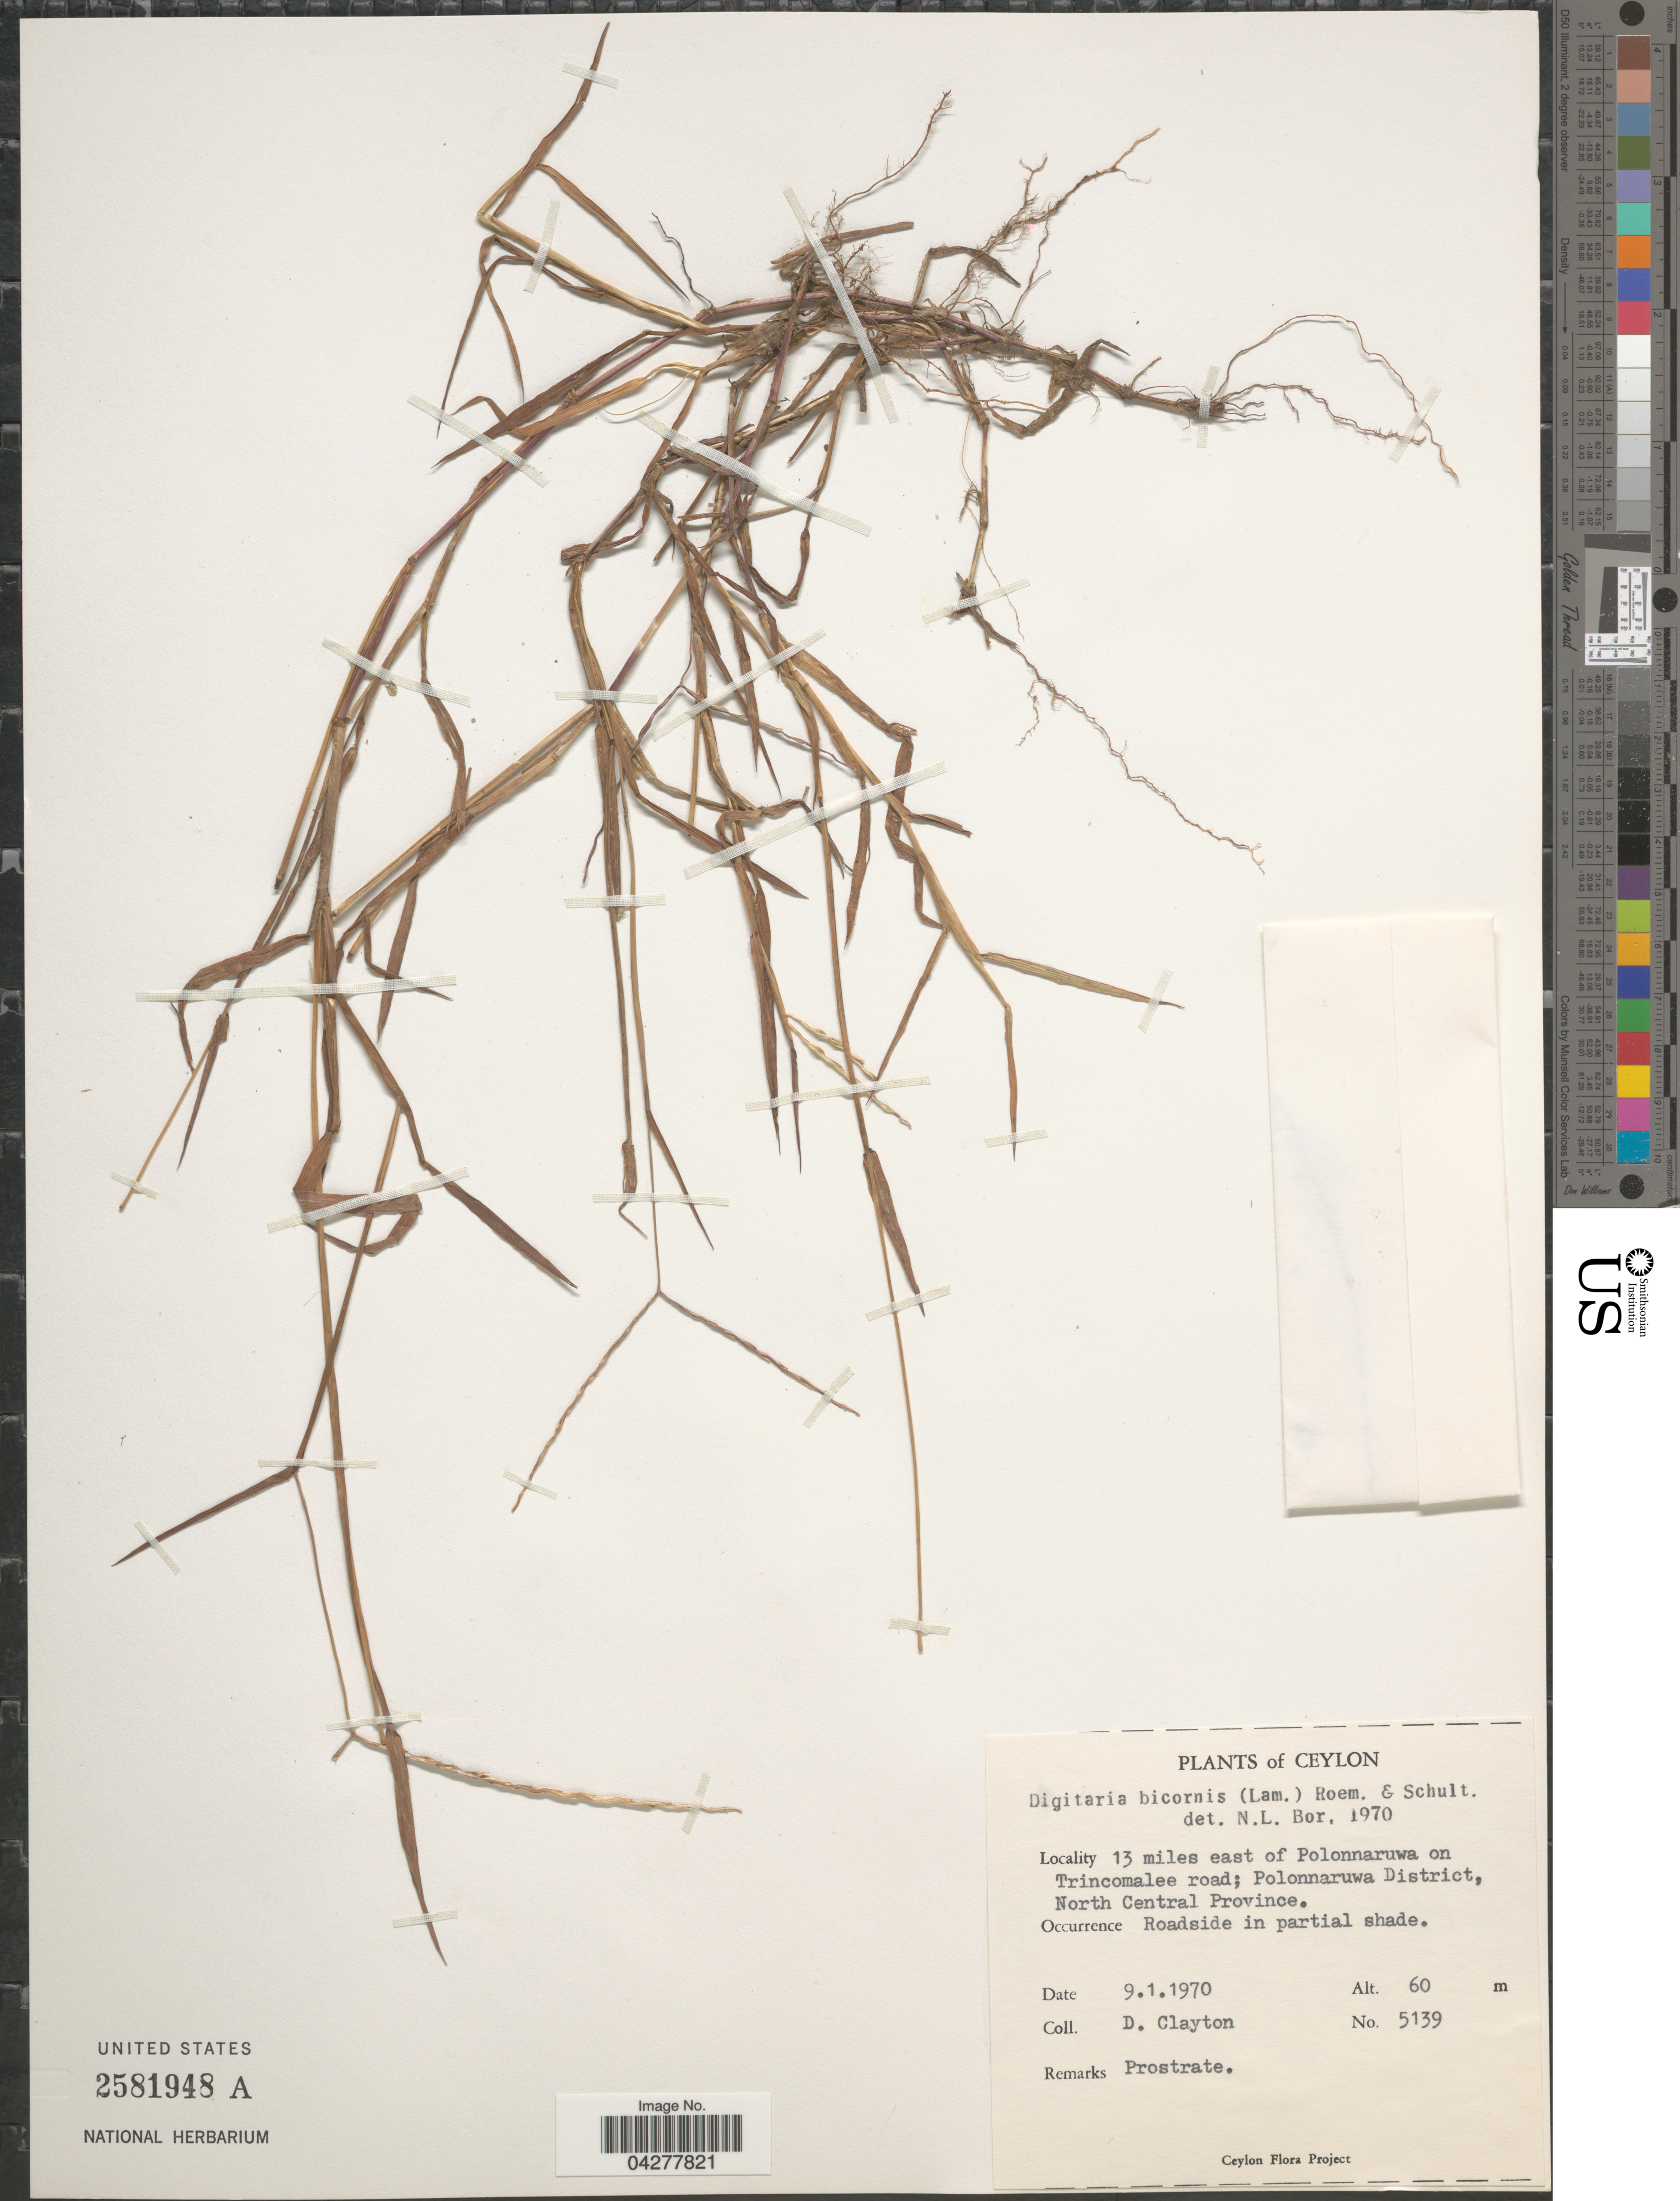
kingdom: Plantae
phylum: Tracheophyta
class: Liliopsida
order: Poales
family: Poaceae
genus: Digitaria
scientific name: Digitaria bicornis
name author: (Lam.) Roem. & Schult.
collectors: D. Clayton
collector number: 5139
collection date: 1970-01-09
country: Sri Lanka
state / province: North Central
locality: Ceylon. 13 miles east of Polonnaruwa on Trincomalee road; Polonnaruwa District.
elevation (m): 60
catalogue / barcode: US 2581948A